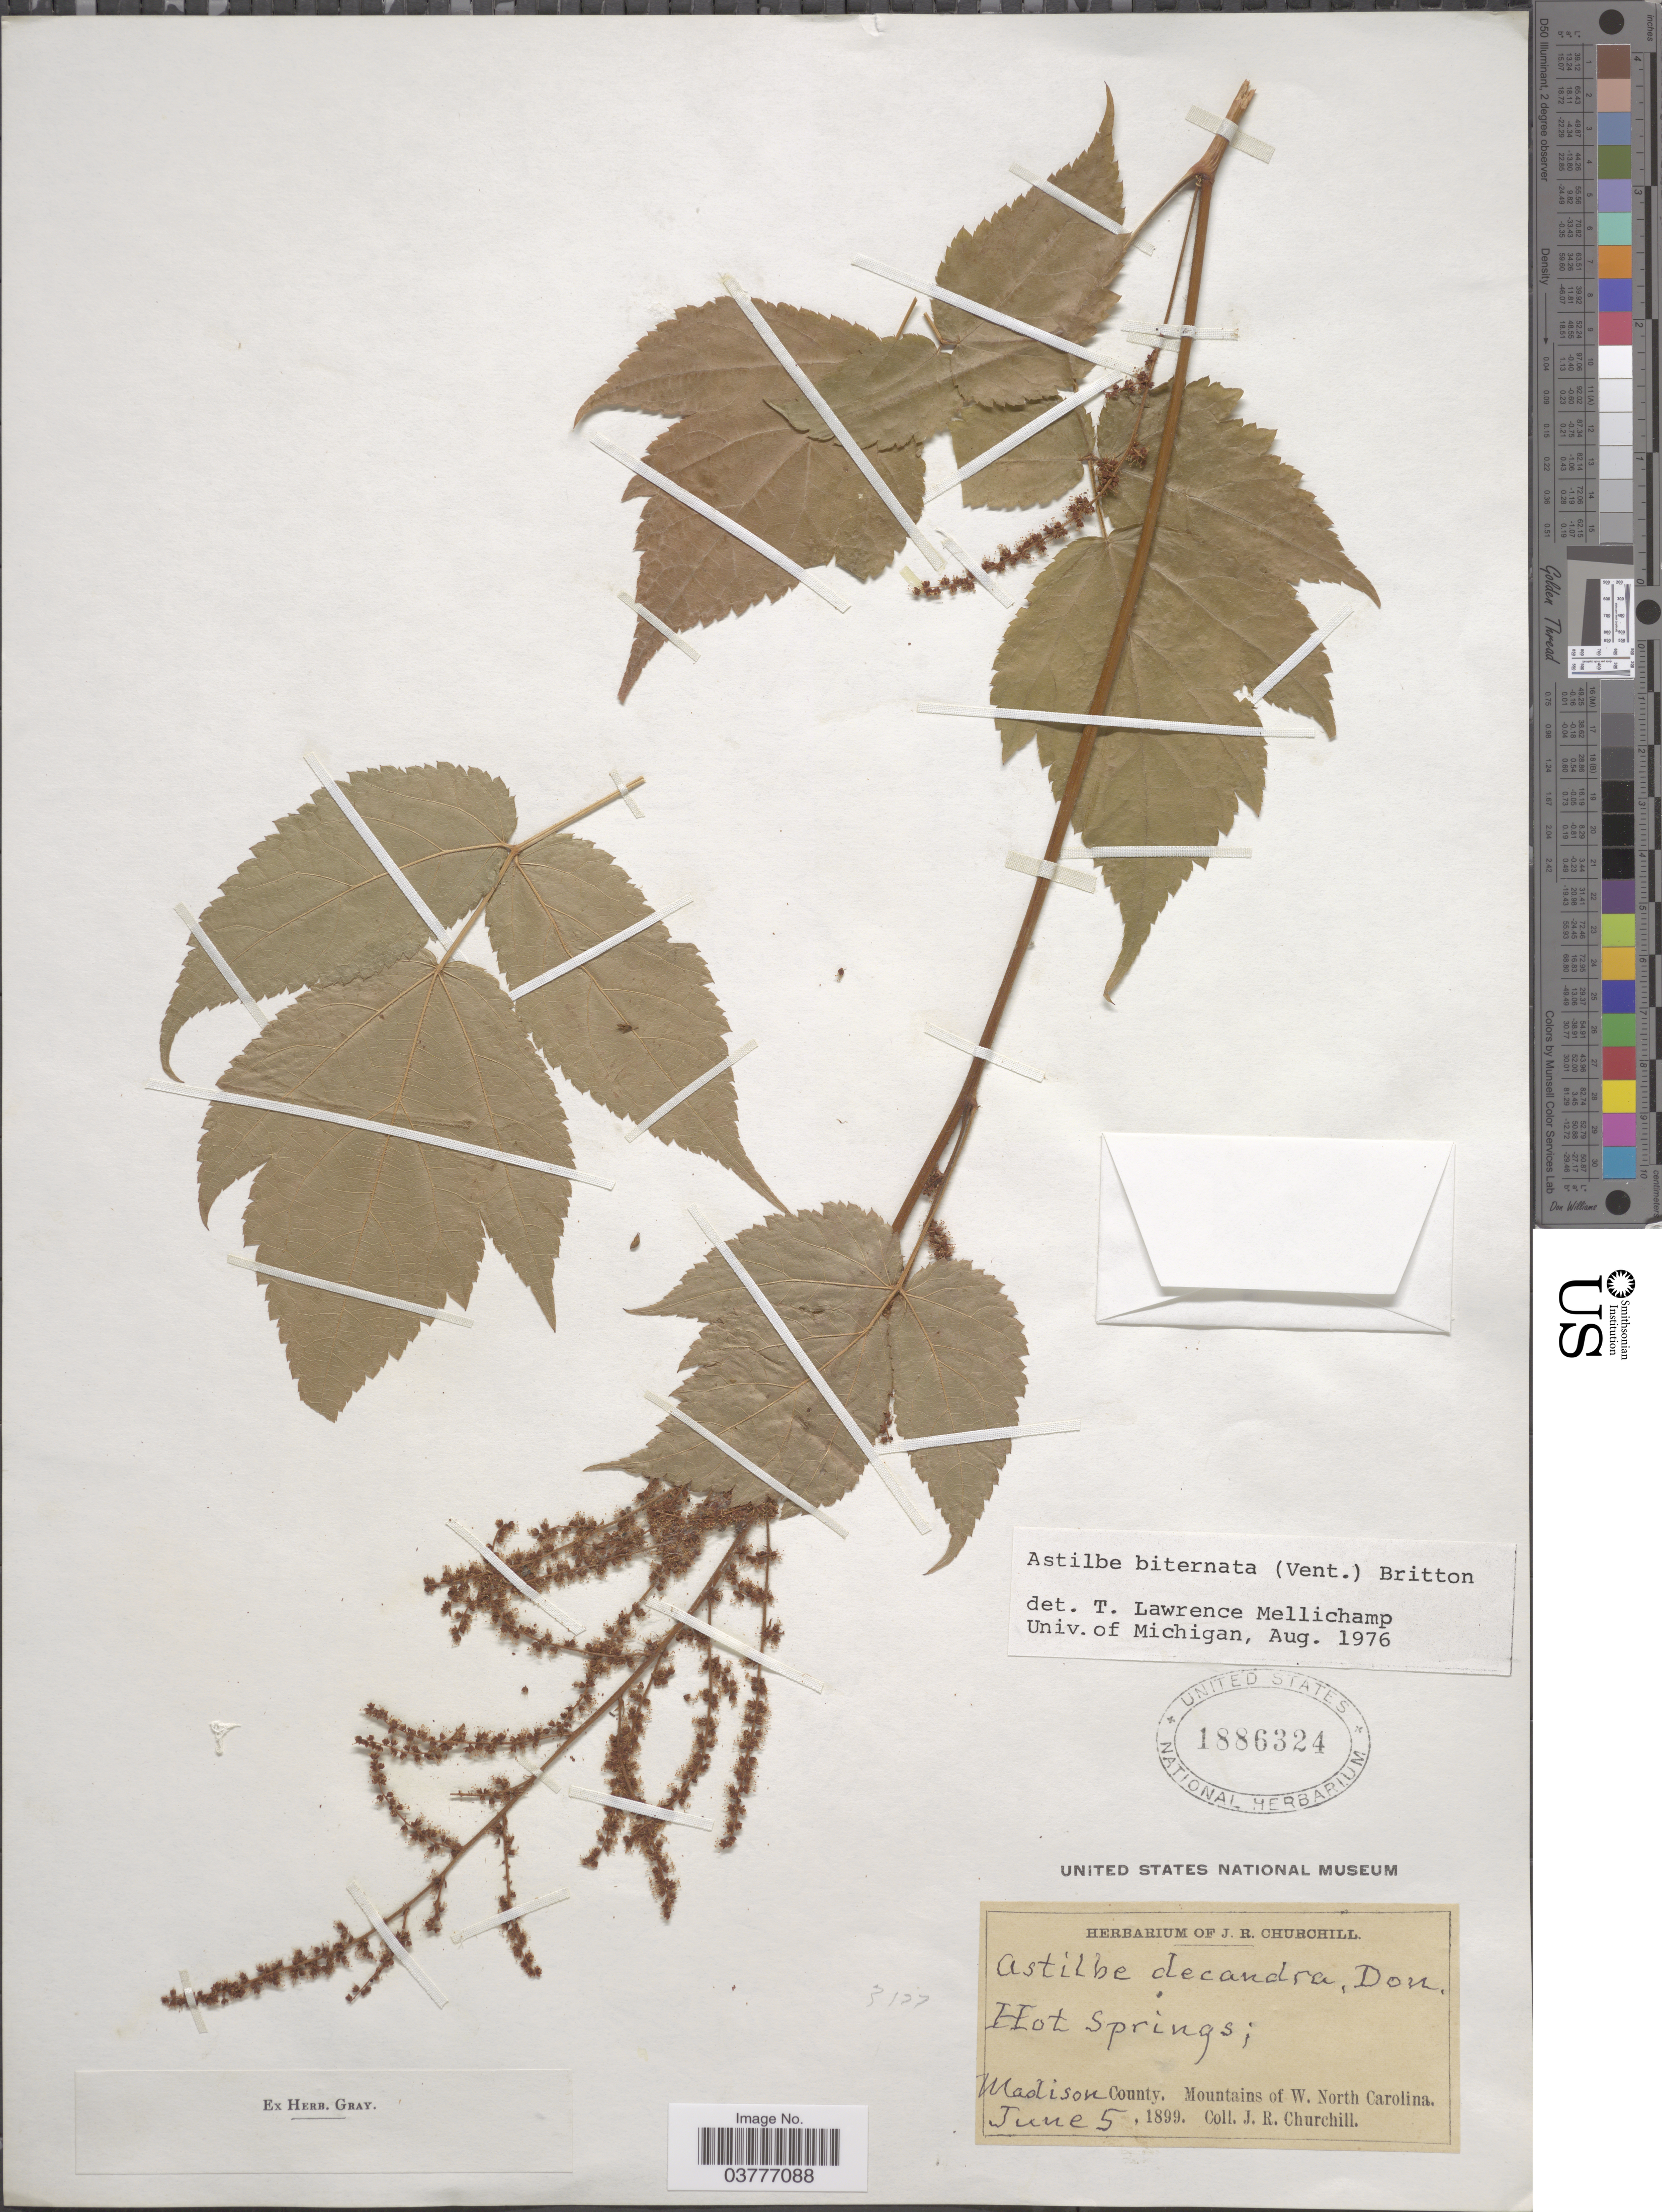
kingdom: Plantae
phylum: Tracheophyta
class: Magnoliopsida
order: Saxifragales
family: Saxifragaceae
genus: Astilbe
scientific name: Astilbe biternata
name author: (Vent.) Britton ex Kearney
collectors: J. Churchill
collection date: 1899-06-05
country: United States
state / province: South Carolina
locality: Hot Springs; Madison County, Mountains of W. North Carolina.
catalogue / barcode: US 1886324